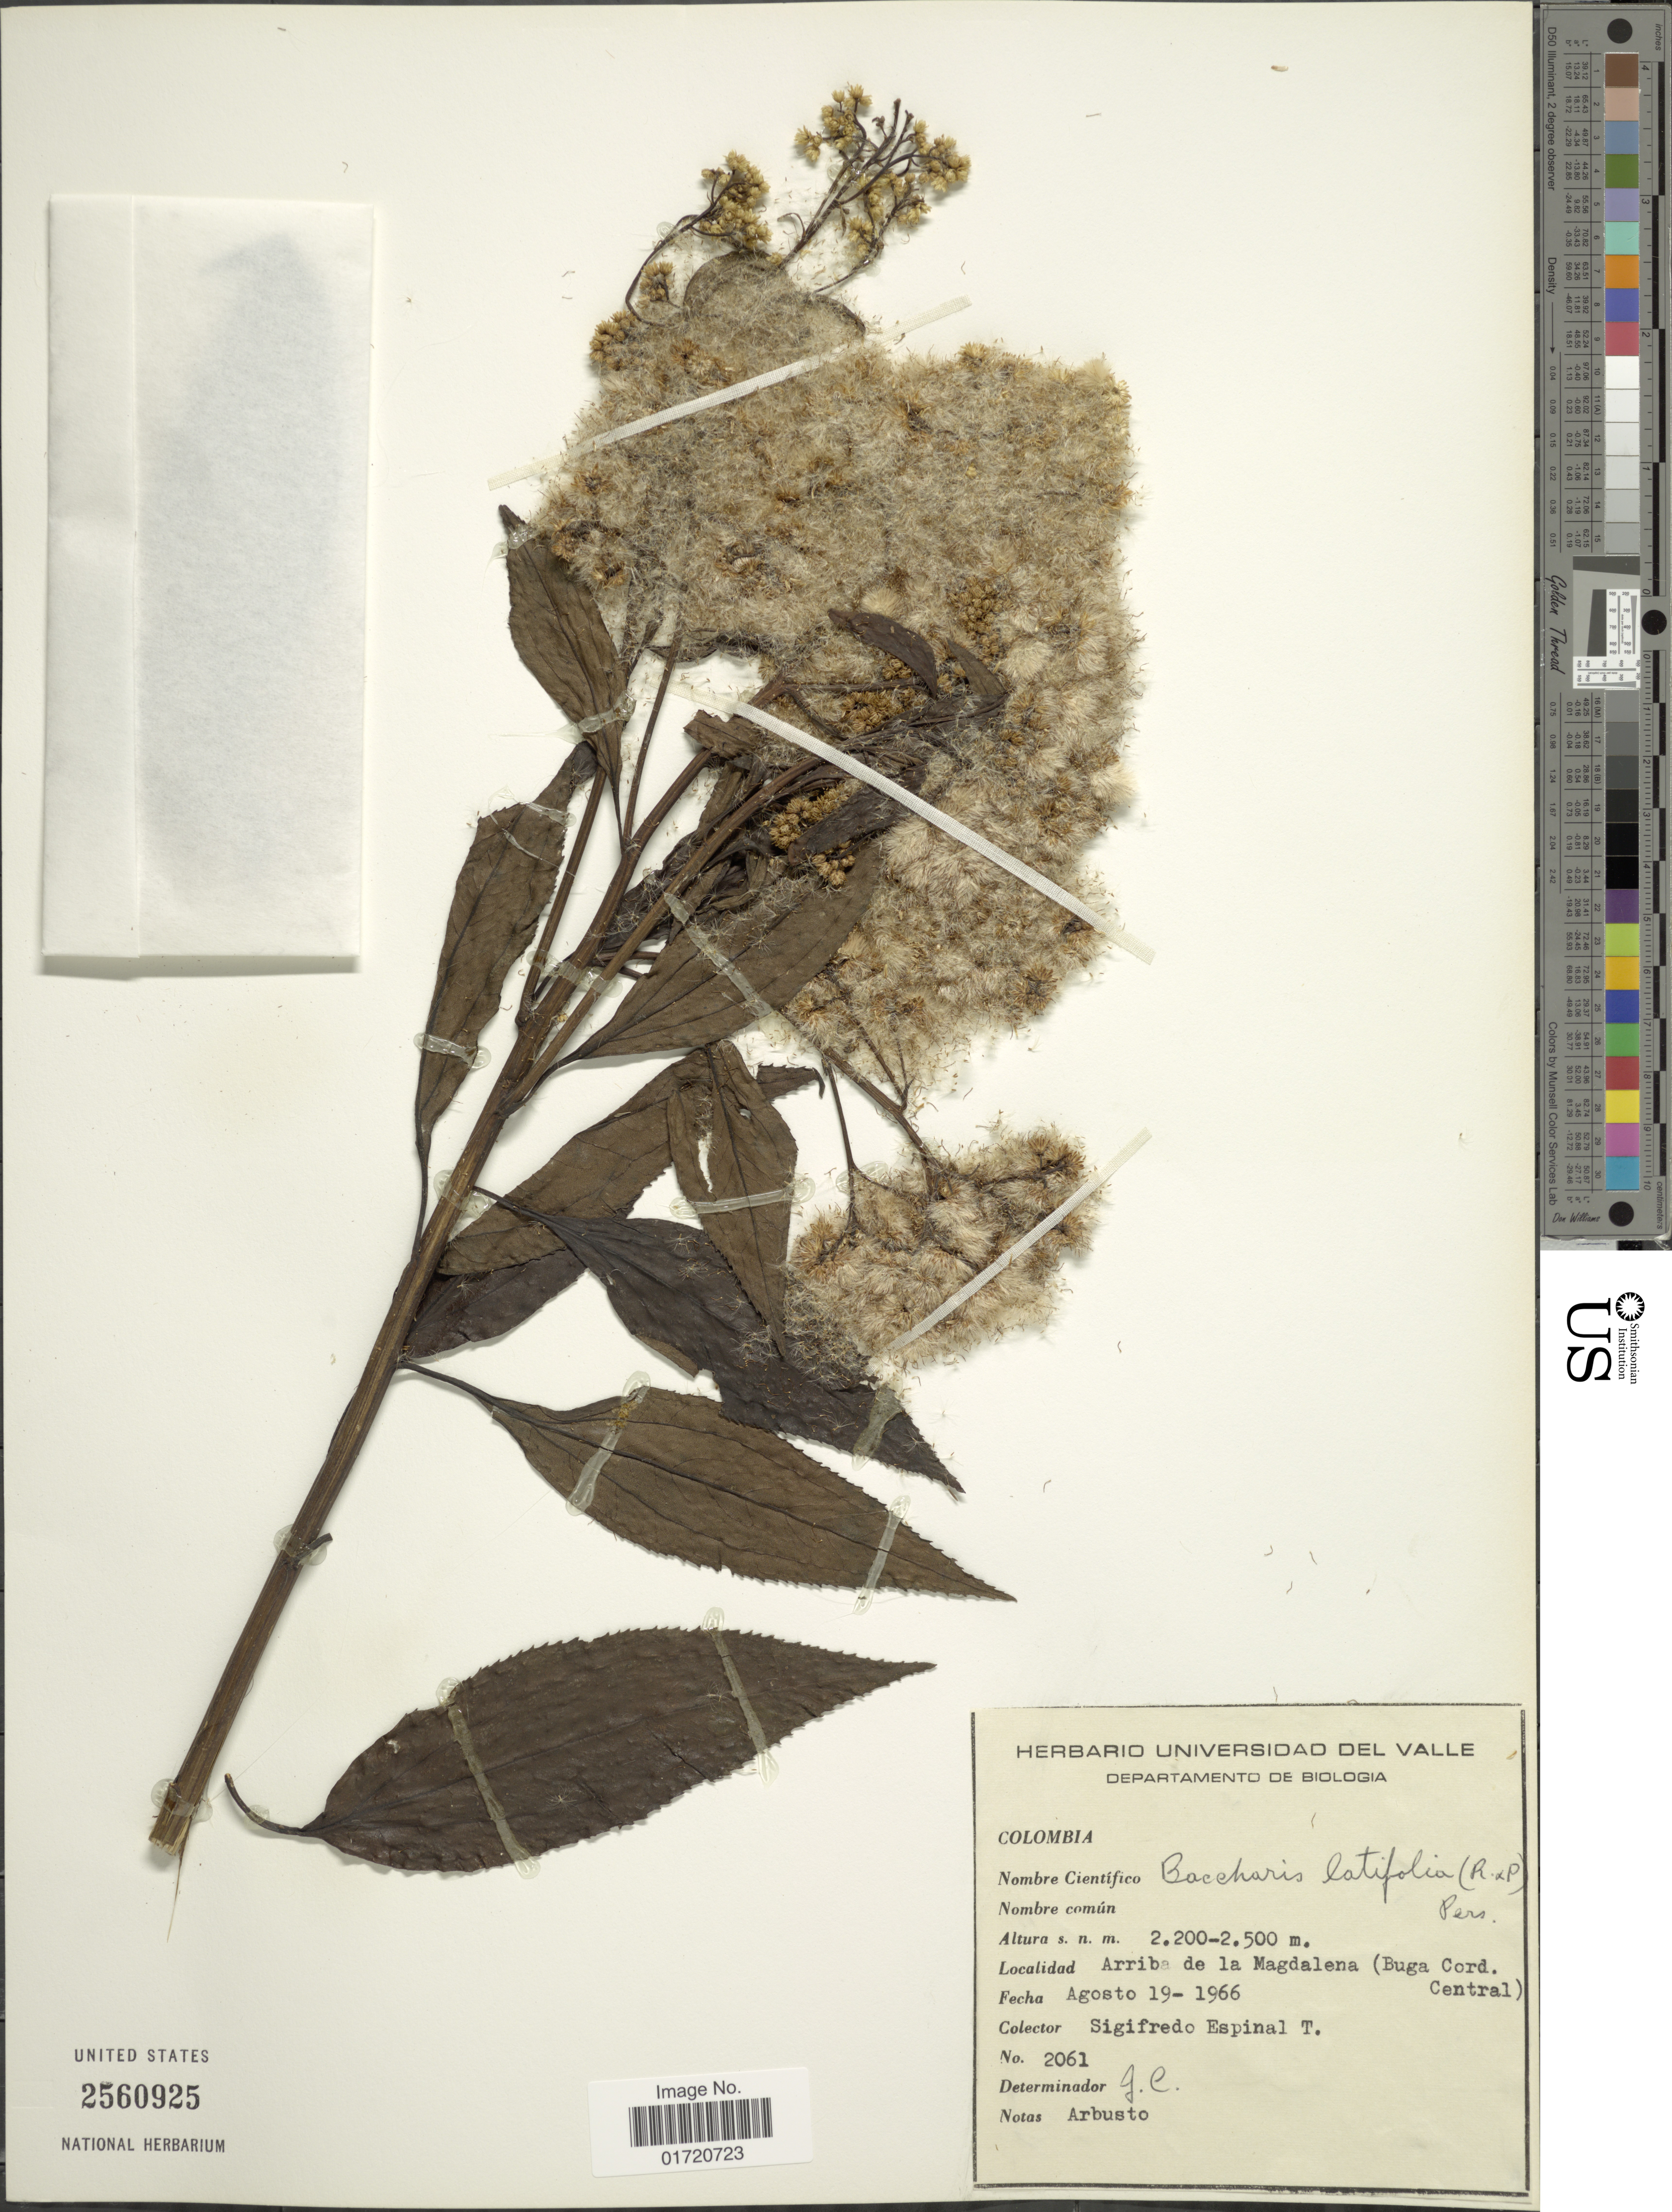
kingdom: Plantae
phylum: Tracheophyta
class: Magnoliopsida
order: Asterales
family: Asteraceae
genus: Baccharis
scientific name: Baccharis latifolia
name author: (Ruiz & Pav.) Pers.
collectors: S. T. Espinal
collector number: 2061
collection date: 1966-08-19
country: Colombia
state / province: Magdalena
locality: Arriba de la Magdalena (Buga Cord. Central)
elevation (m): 2200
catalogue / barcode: US 2560925